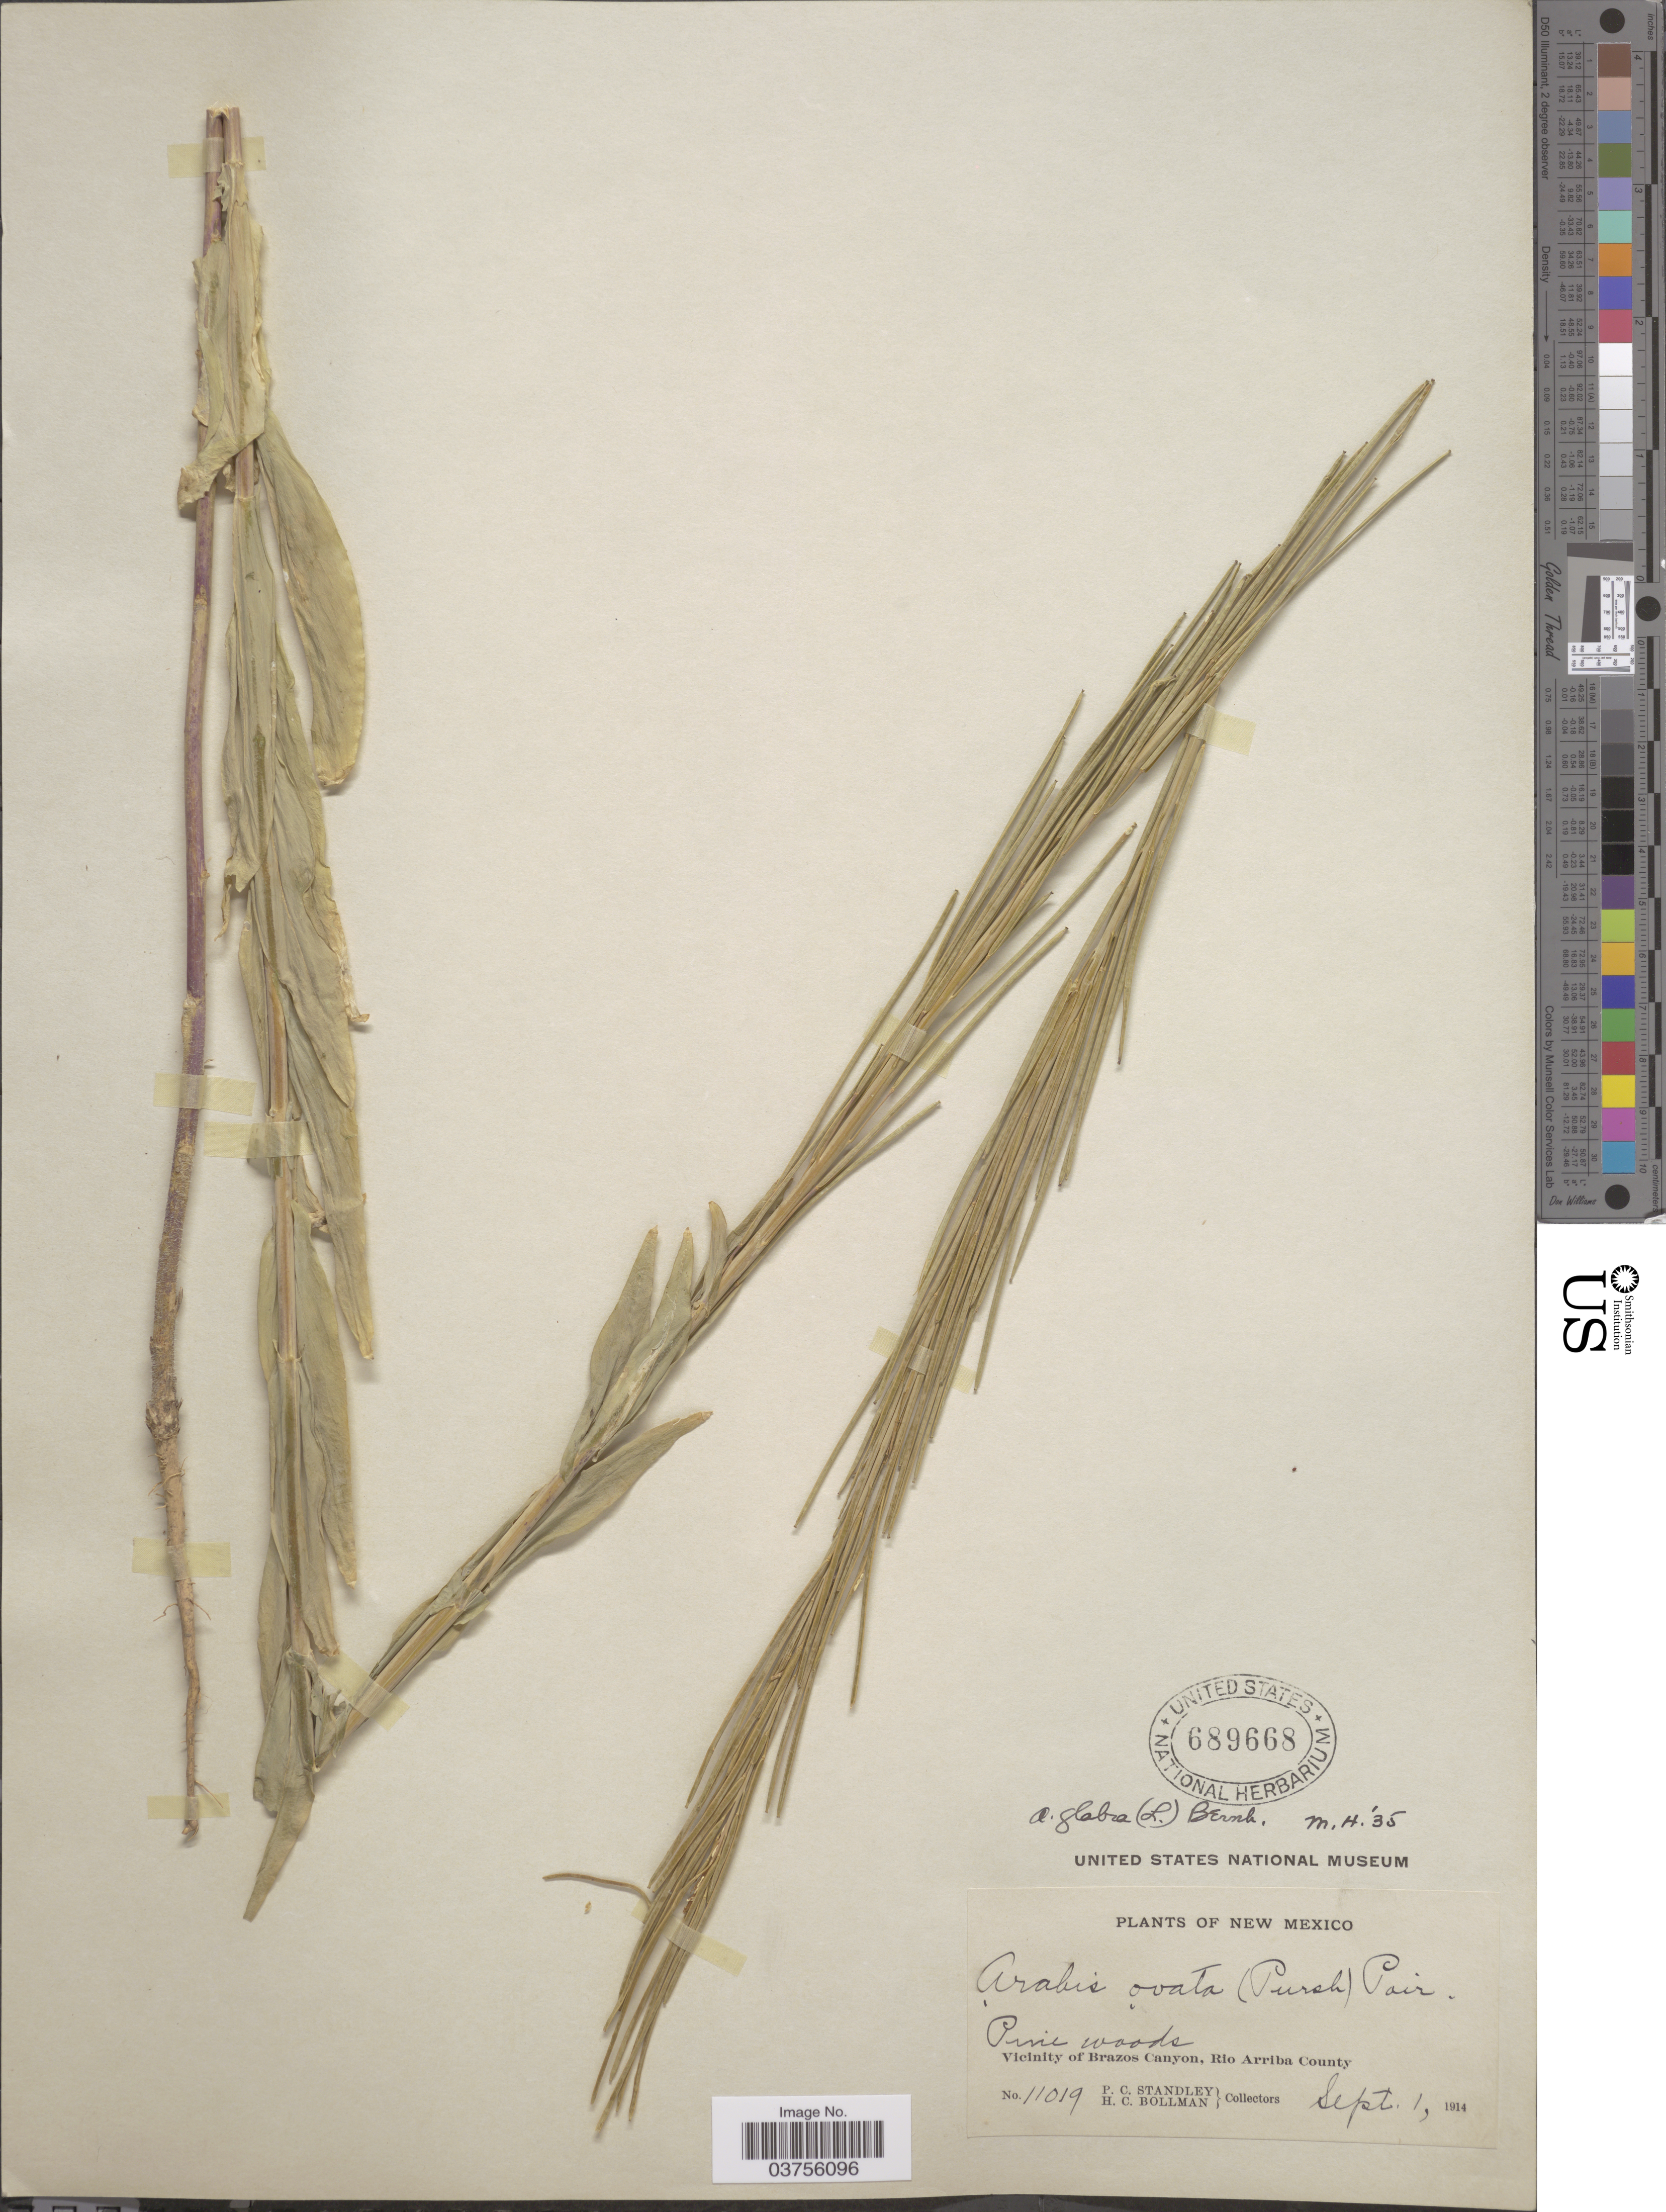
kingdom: Plantae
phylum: Tracheophyta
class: Magnoliopsida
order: Brassicales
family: Brassicaceae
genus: Turritis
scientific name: Turritis glabra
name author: L.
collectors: P. C. Standley & H. C. Bollman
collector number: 11019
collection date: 1914-09-01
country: United States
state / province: New Mexico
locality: Vicinity of Brazos Canyon, Rio Arriba County.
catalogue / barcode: US 689668